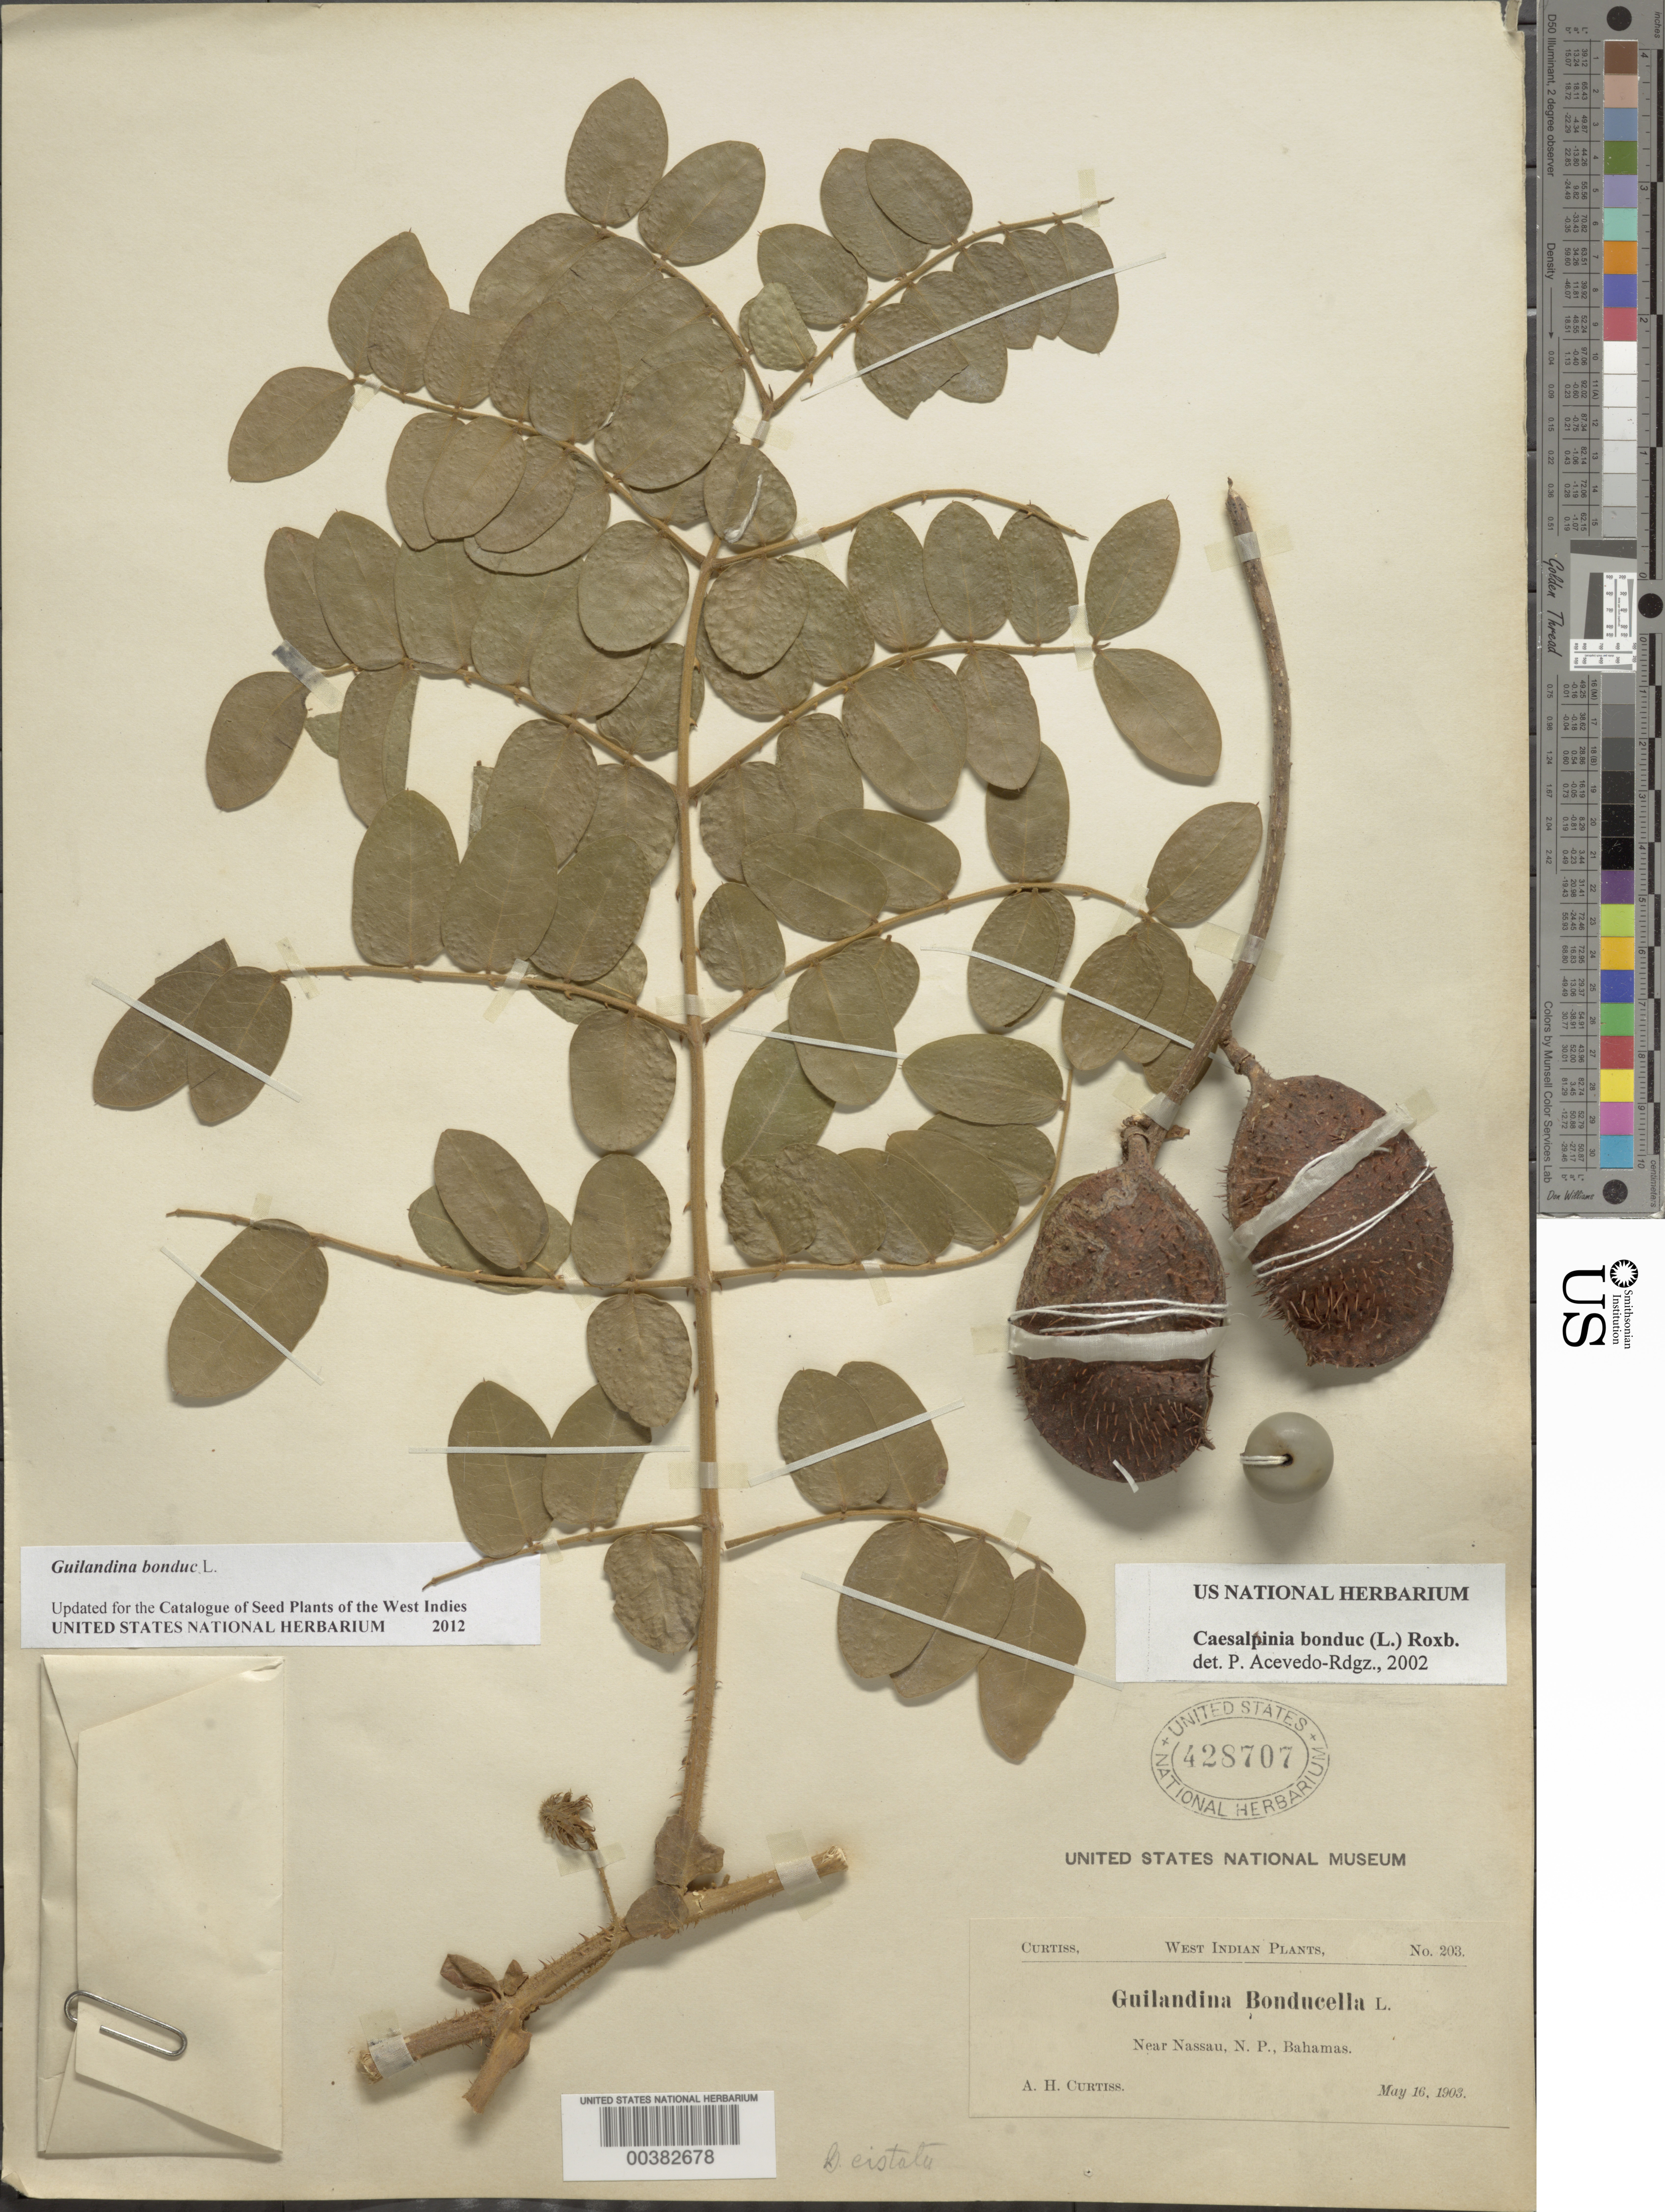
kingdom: Plantae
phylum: Tracheophyta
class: Magnoliopsida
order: Fabales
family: Fabaceae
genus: Guilandina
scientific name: Guilandina bonduc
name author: L.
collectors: A. H. Curtiss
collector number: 203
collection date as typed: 16 May 1903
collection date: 1903-05-16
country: Bahamas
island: New Providence Island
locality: Near nassau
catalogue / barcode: US 428707